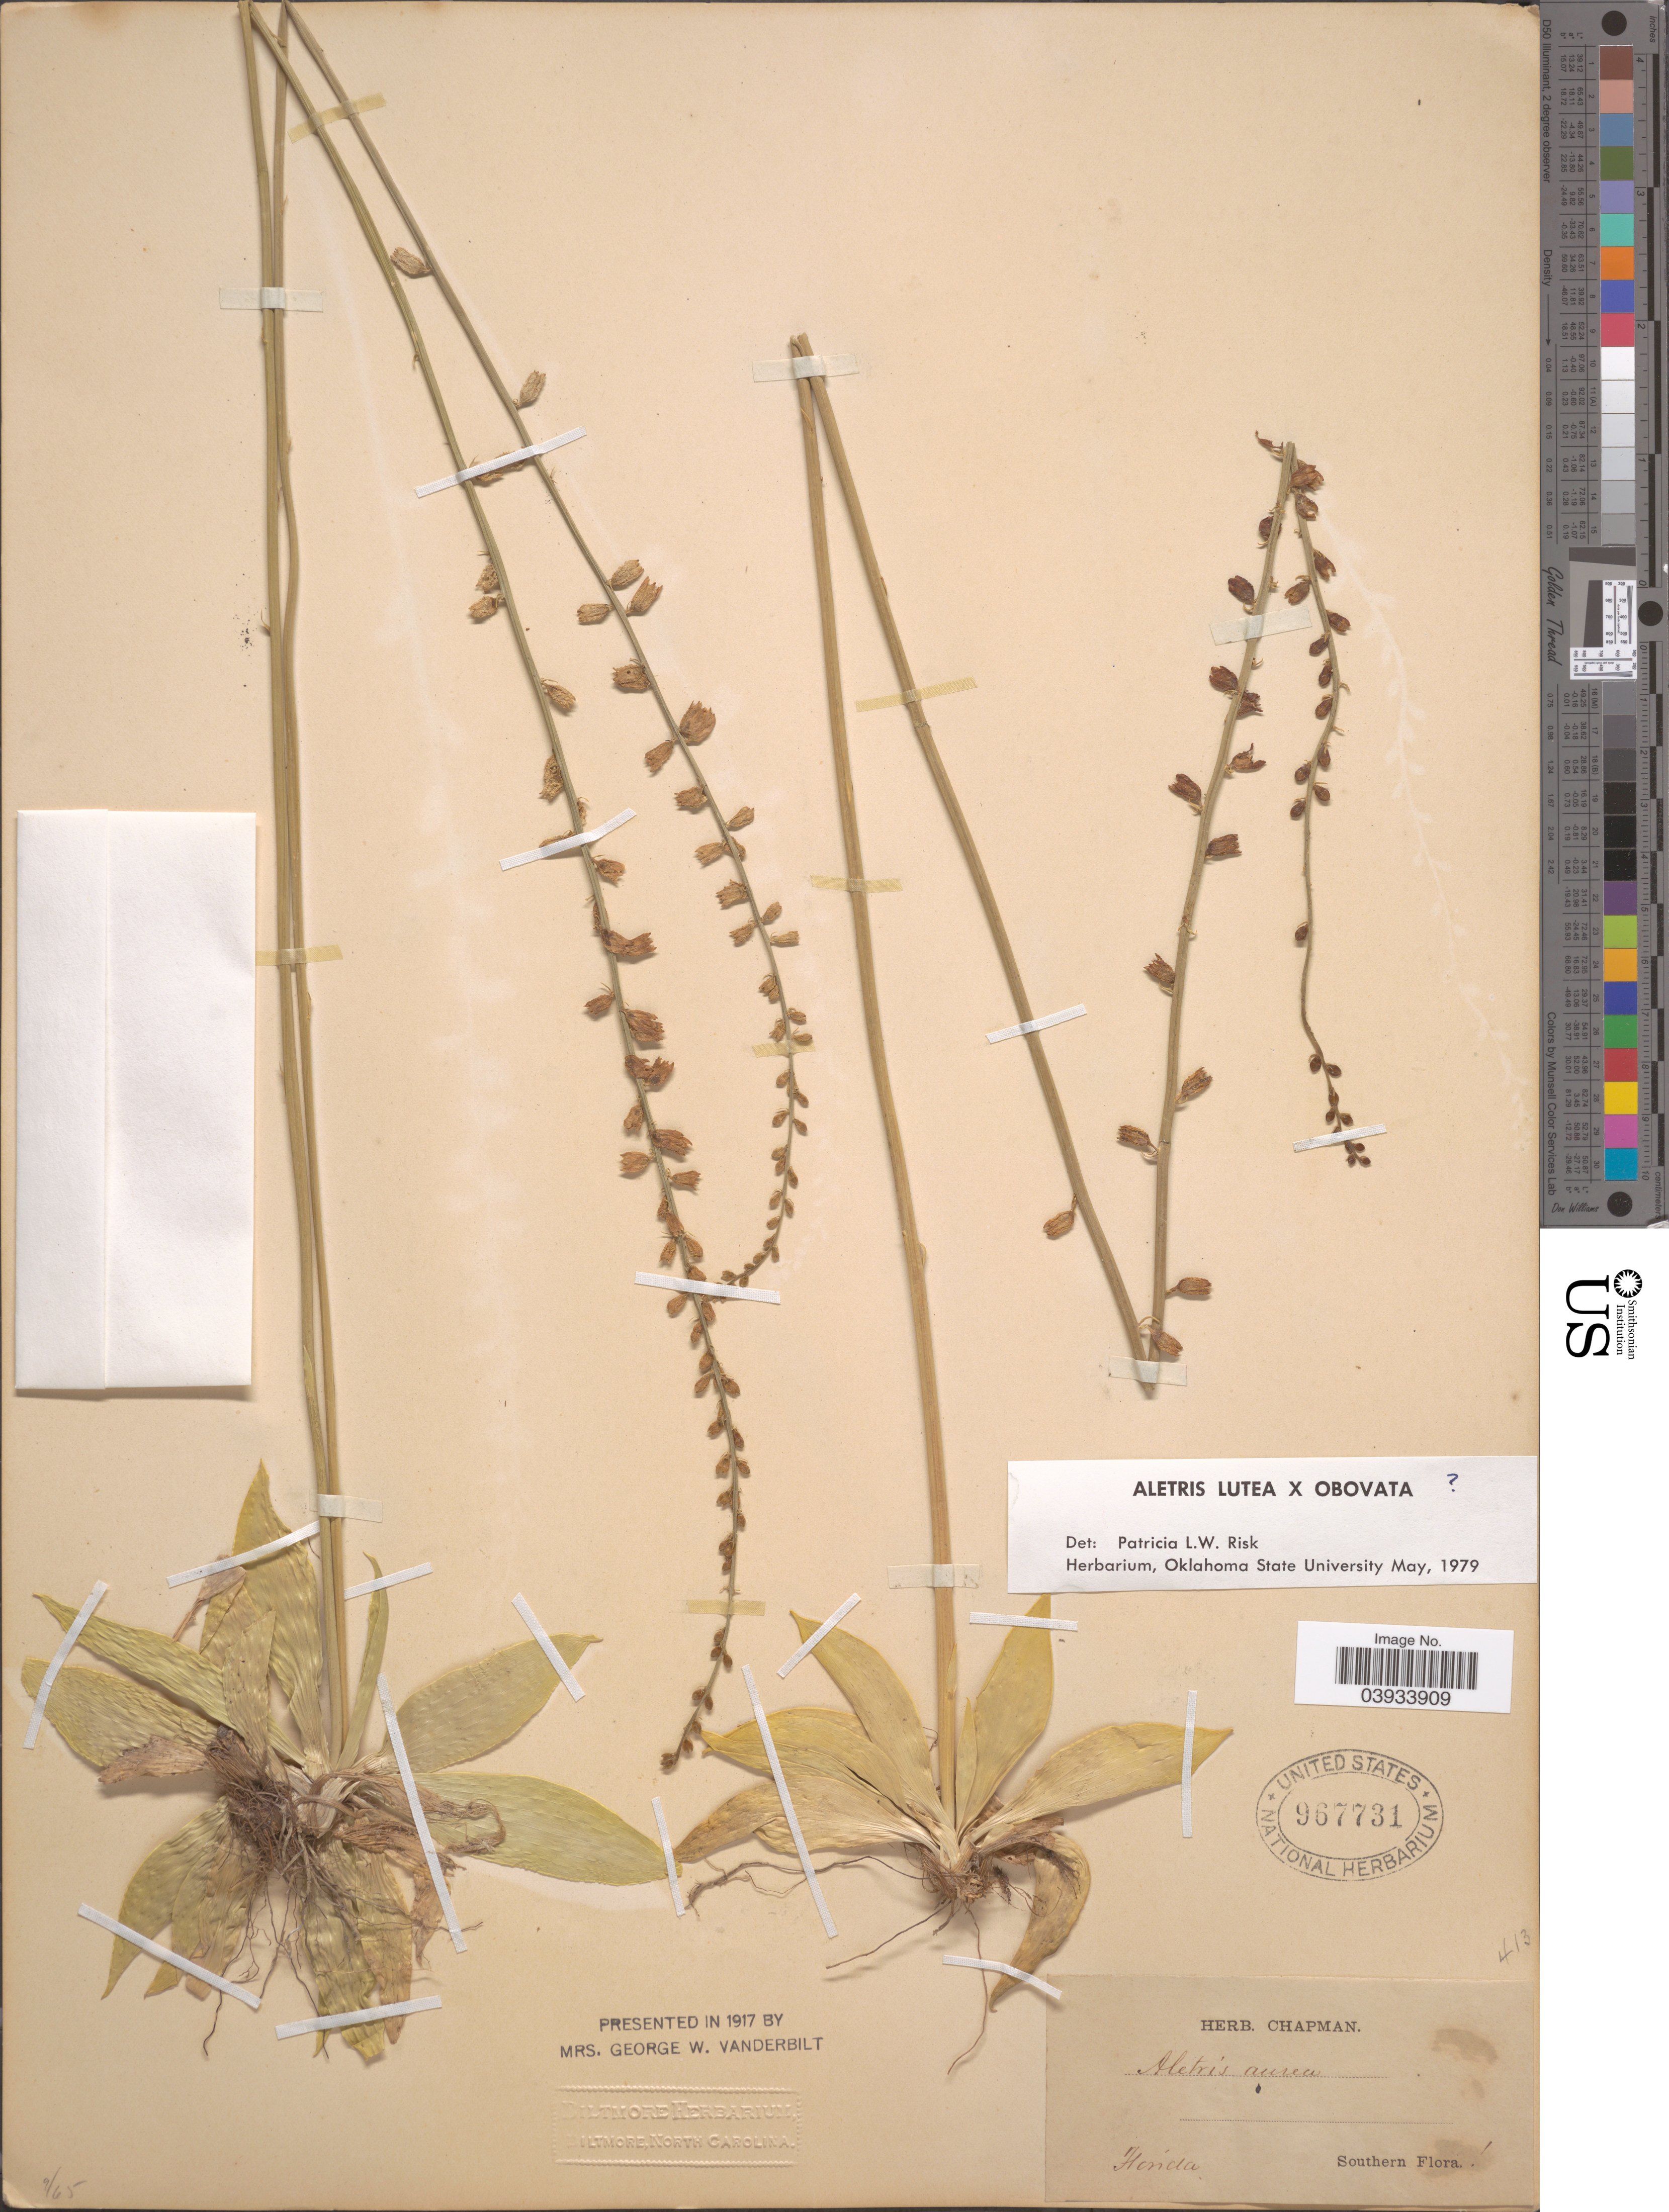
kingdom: Plantae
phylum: Tracheophyta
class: Liliopsida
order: Dioscoreales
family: Nartheciaceae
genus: Aletris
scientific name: Aletris lutea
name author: Small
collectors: ex herb. Chapman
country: United States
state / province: Florida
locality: Southern.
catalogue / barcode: US 967731